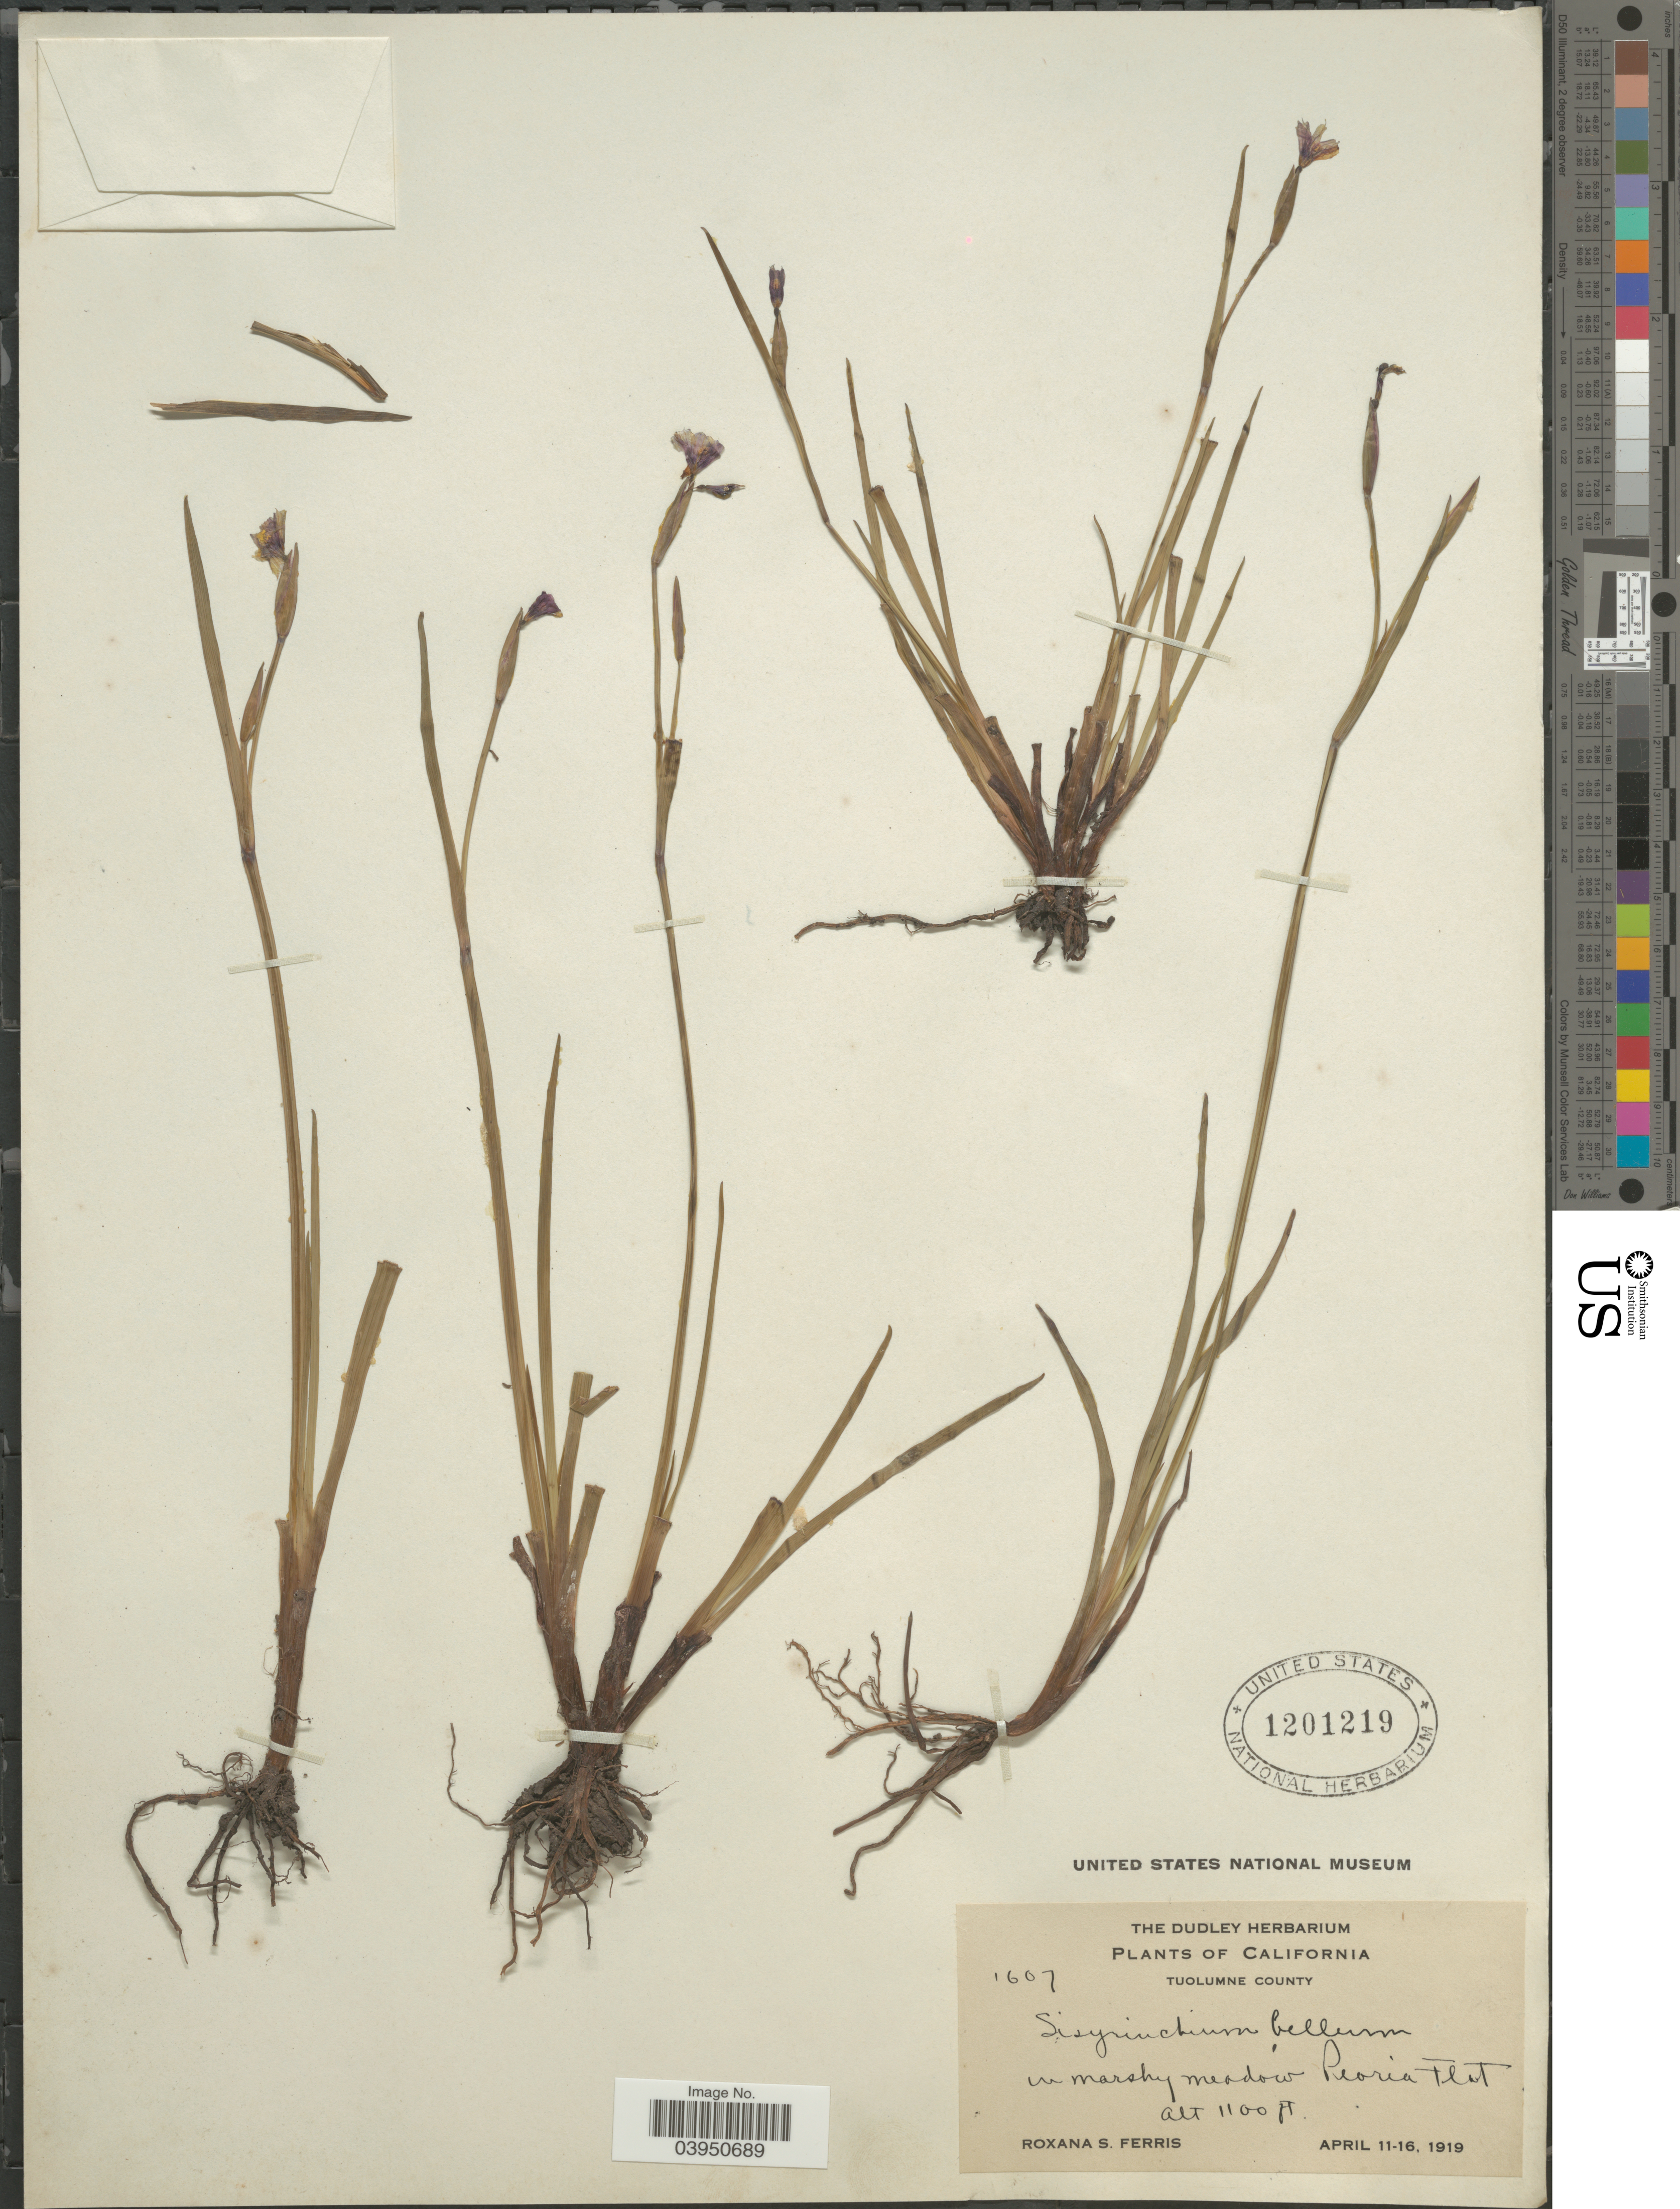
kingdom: Plantae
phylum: Tracheophyta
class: Liliopsida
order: Asparagales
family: Iridaceae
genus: Sisyrinchium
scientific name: Sisyrinchium bellum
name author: S. Watson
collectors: R. S. Ferris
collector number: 1607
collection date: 1919-04-11/1919-04-16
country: United States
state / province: California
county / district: Tuolumne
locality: Tuolumne County. Peoria Flat.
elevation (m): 335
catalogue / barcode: US 1201219